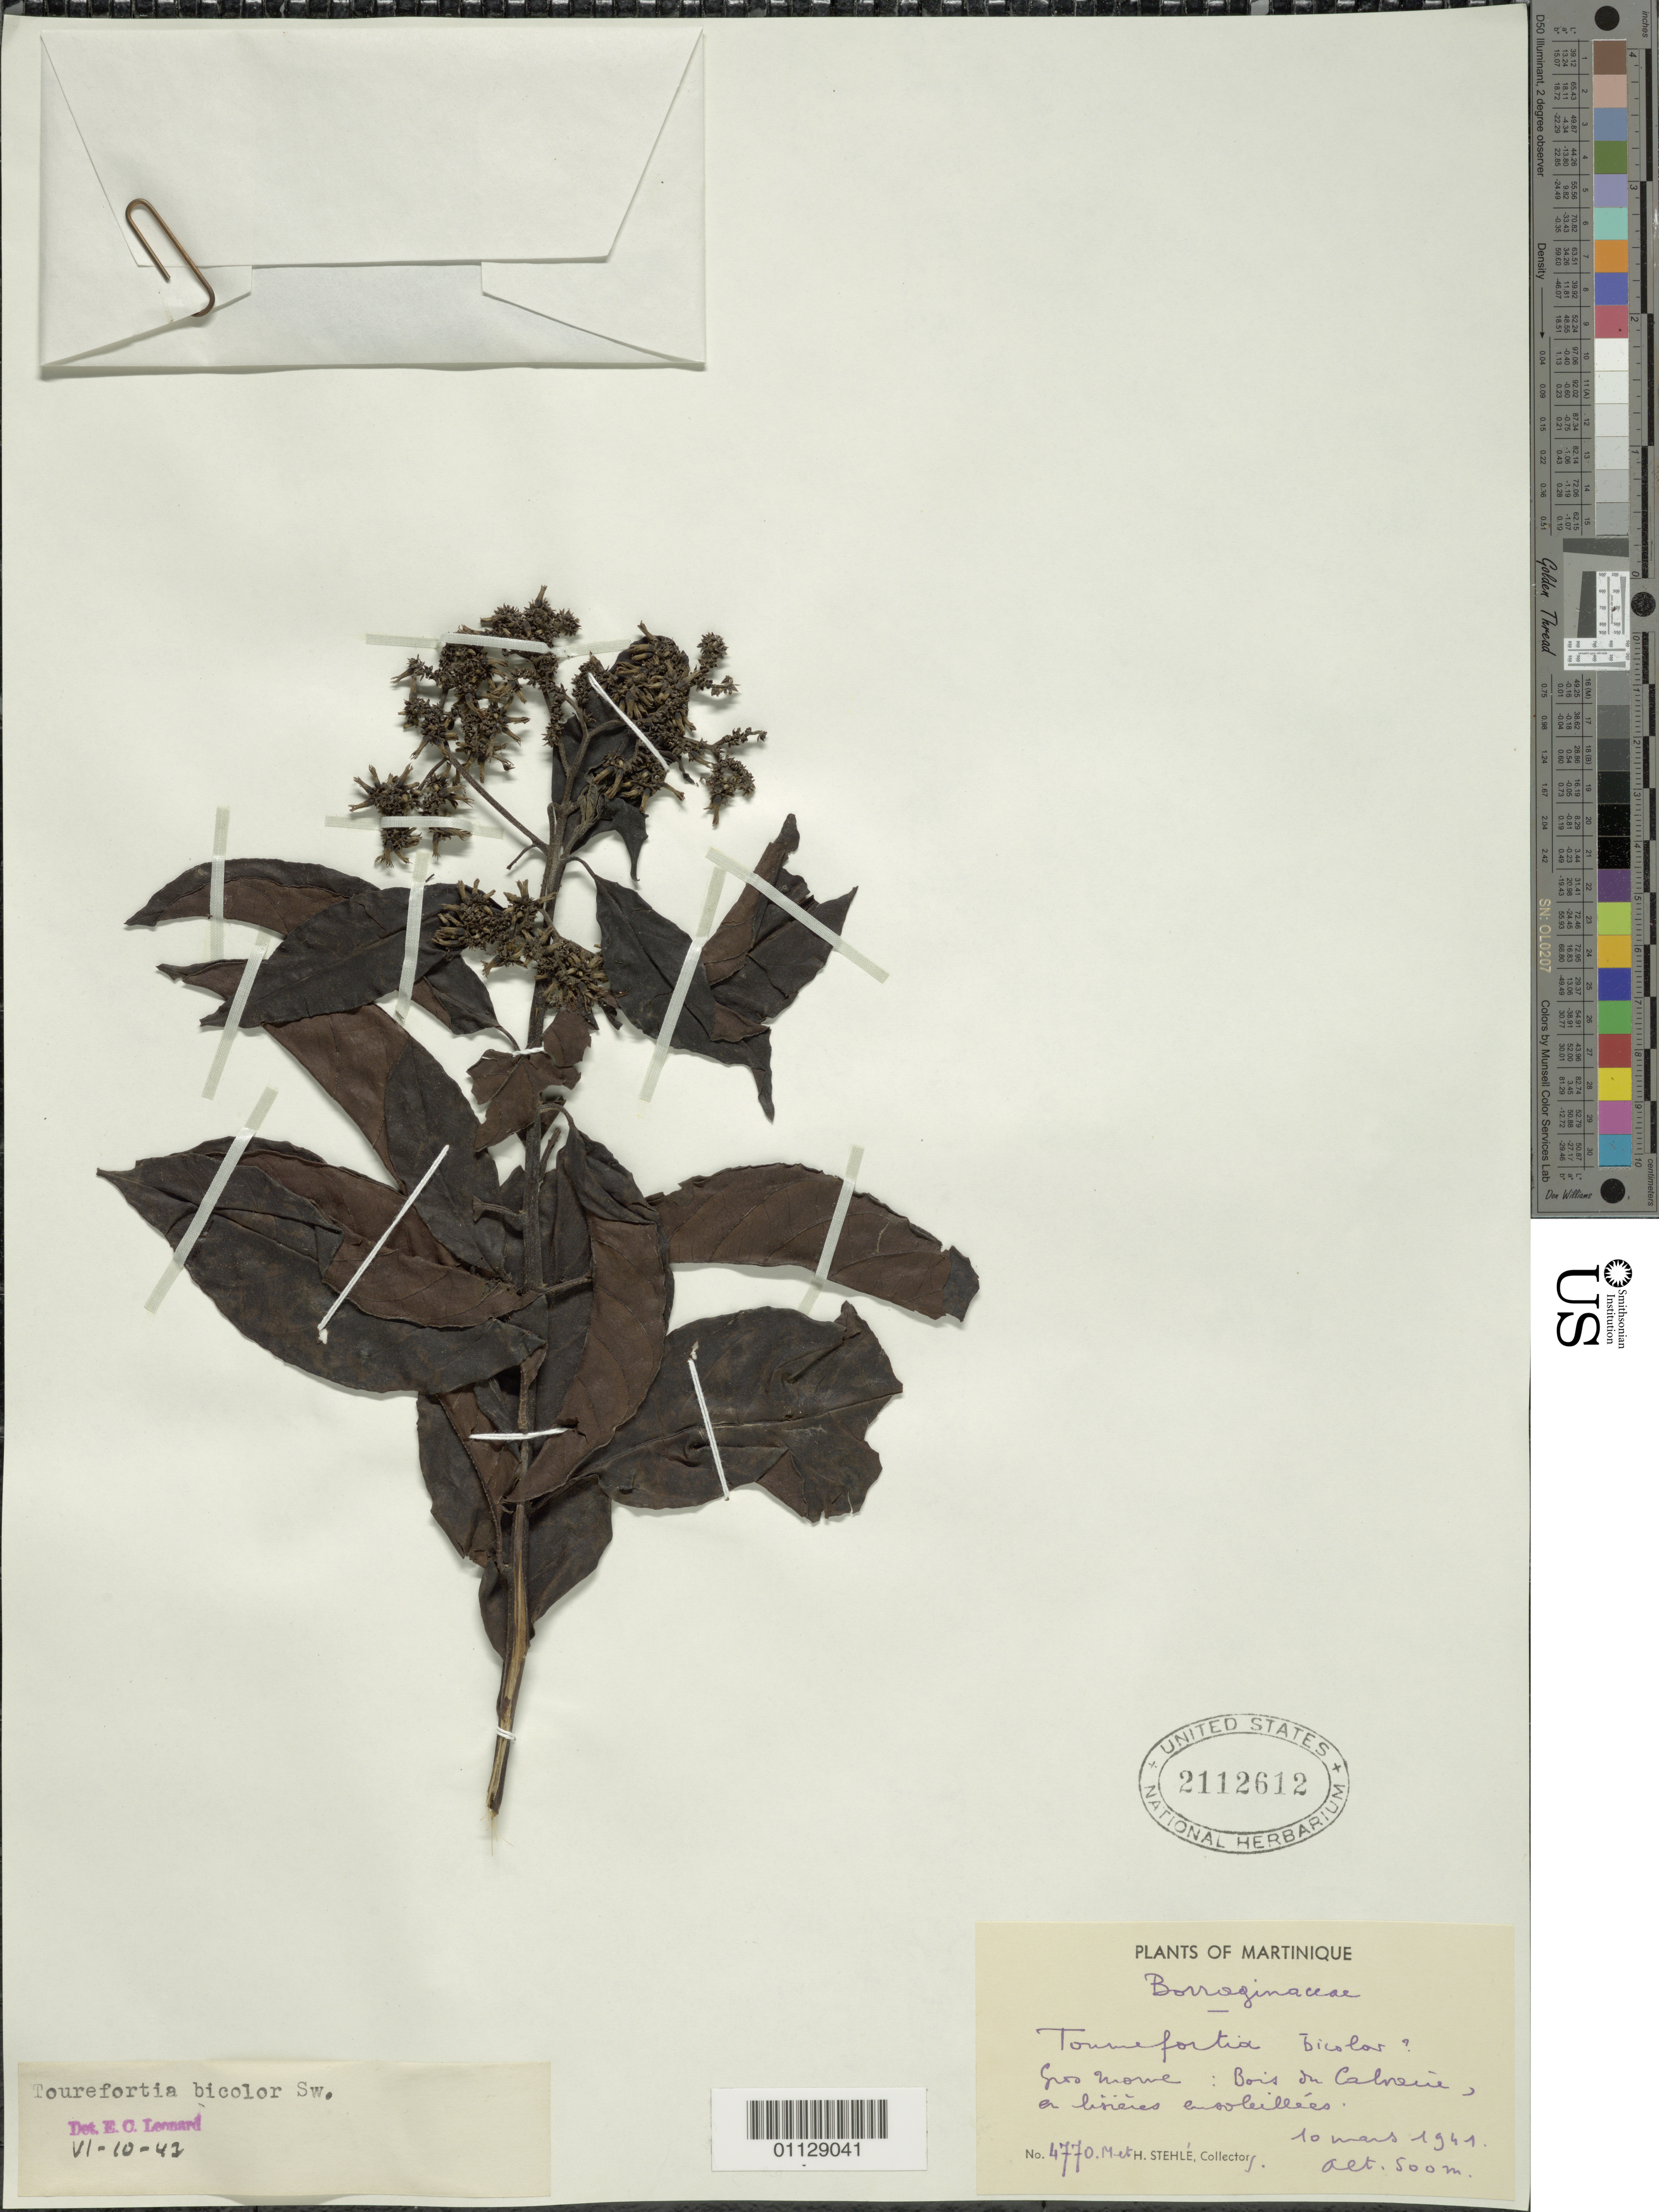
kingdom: Plantae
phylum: Tracheophyta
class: Magnoliopsida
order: Boraginales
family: Heliotropiaceae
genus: Tournefortia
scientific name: Tournefortia bicolor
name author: Sw.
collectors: H. Stehlé & M. Stehlé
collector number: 4770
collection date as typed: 10 Mar 1944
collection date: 1944-03-10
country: Martinique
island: Martinique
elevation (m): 500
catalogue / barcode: US 2112612